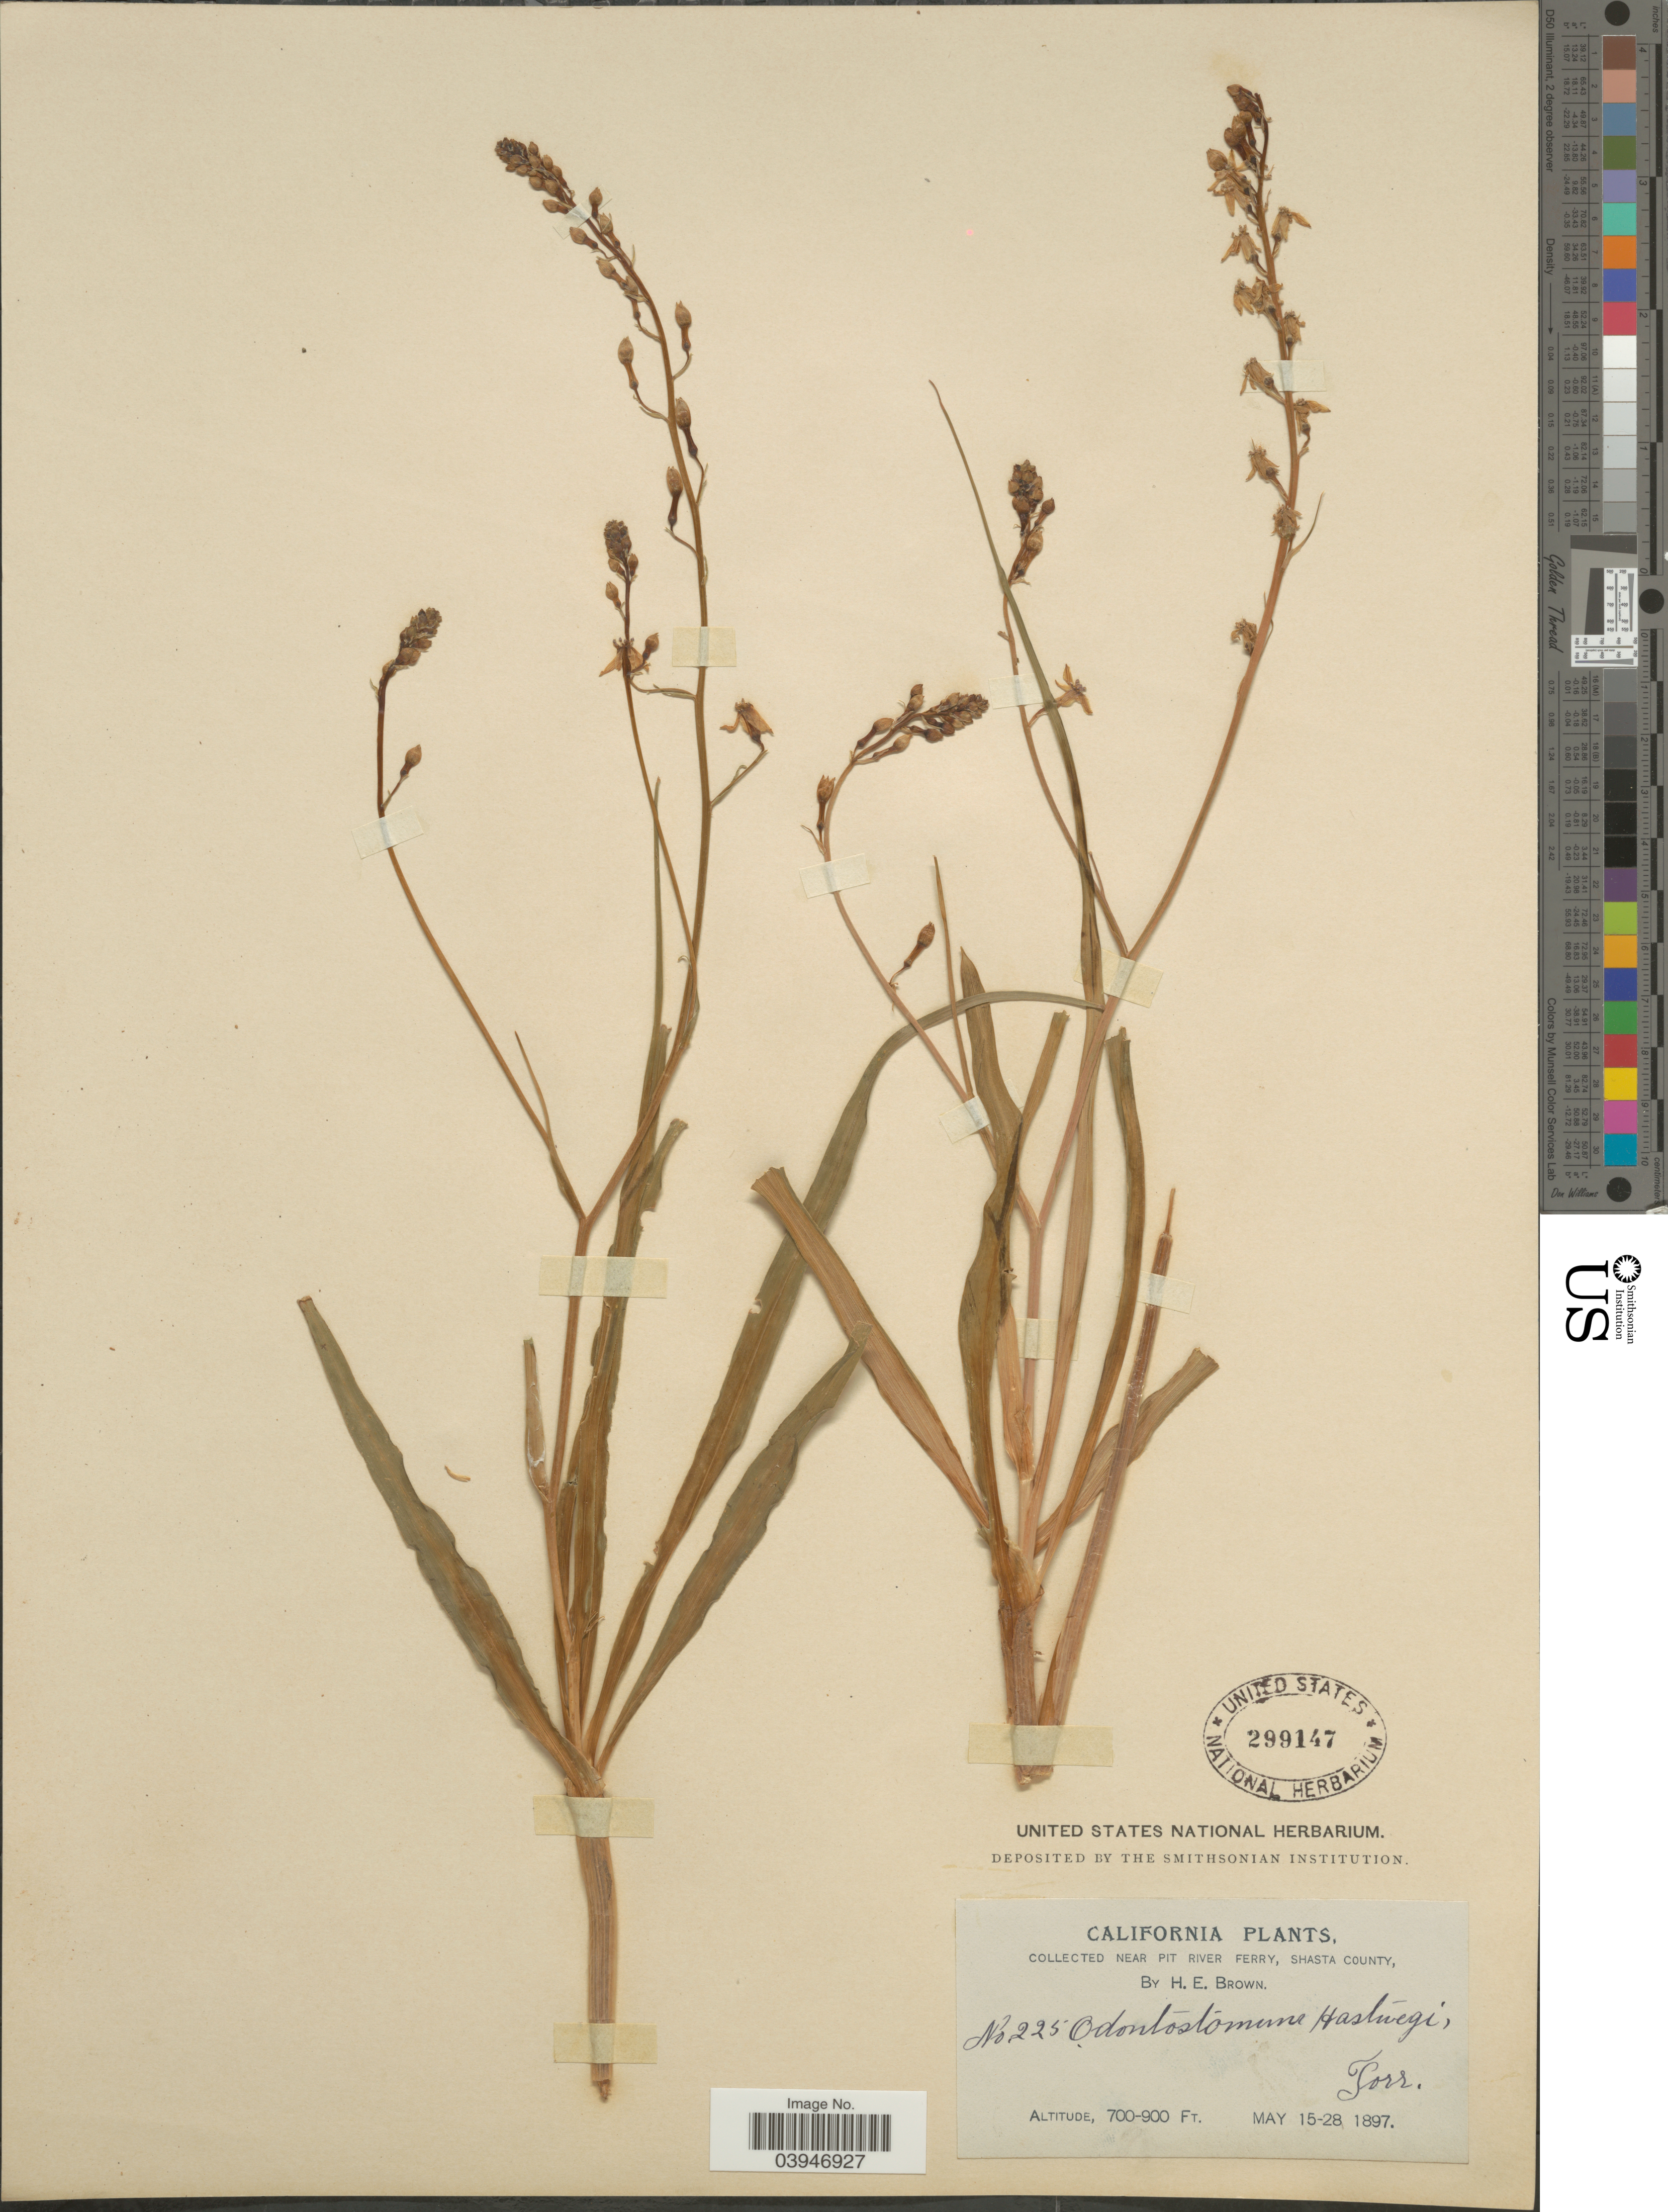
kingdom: Plantae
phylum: Tracheophyta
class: Liliopsida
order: Asparagales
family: Tecophilaeaceae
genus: Odontostomum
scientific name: Odontostomum hartwegii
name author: Torr.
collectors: H. E. Brown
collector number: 225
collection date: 1897-05-15/1897-05-28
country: United States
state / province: California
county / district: Shasta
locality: Near Pit River Ferry, Shasta County.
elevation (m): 213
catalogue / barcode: US 299147